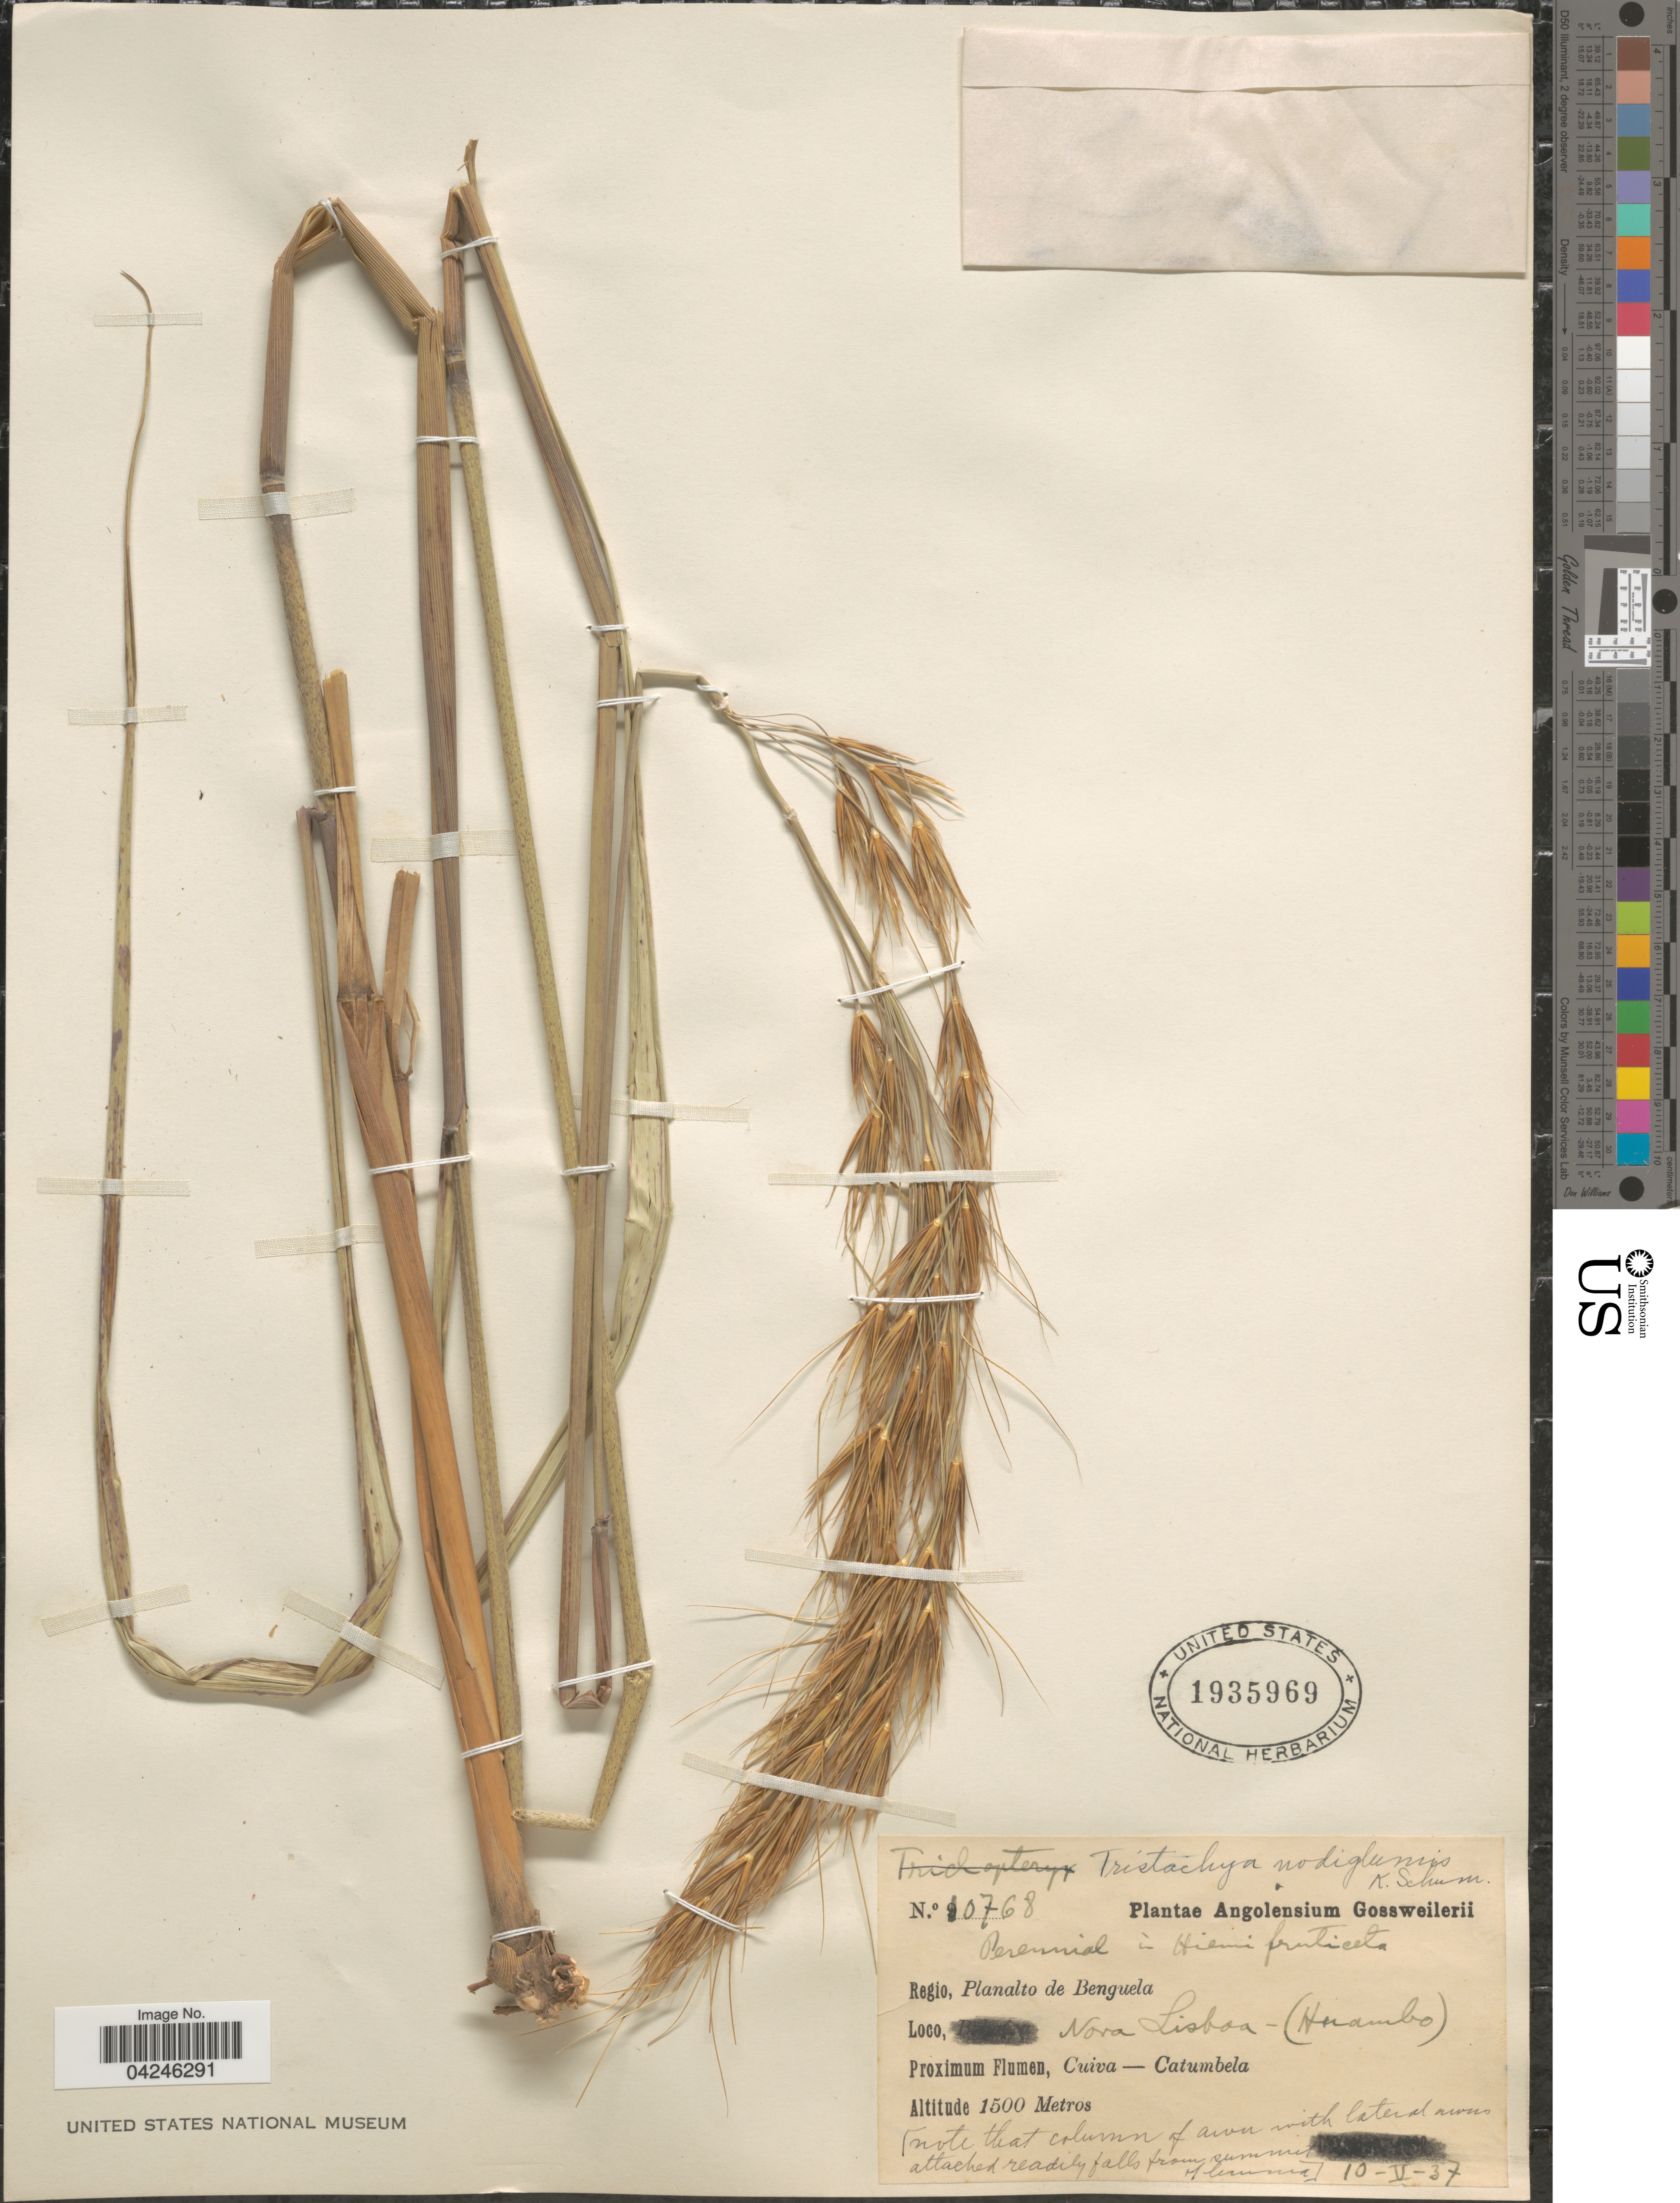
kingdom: Plantae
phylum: Tracheophyta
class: Liliopsida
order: Poales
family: Poaceae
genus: Tristachya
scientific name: Tristachya nodiglumis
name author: K. Schum.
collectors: -. Gossweiler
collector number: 10768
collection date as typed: Transcribed d/m/y: 10/5/37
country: Angola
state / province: Benguela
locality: Angolensium. Regio, Planalto de Benguela. Nova Lisboa-(Huambo). Proximum Flumen, Cuiva-Catumbela.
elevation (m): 1500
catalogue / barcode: US 1935969